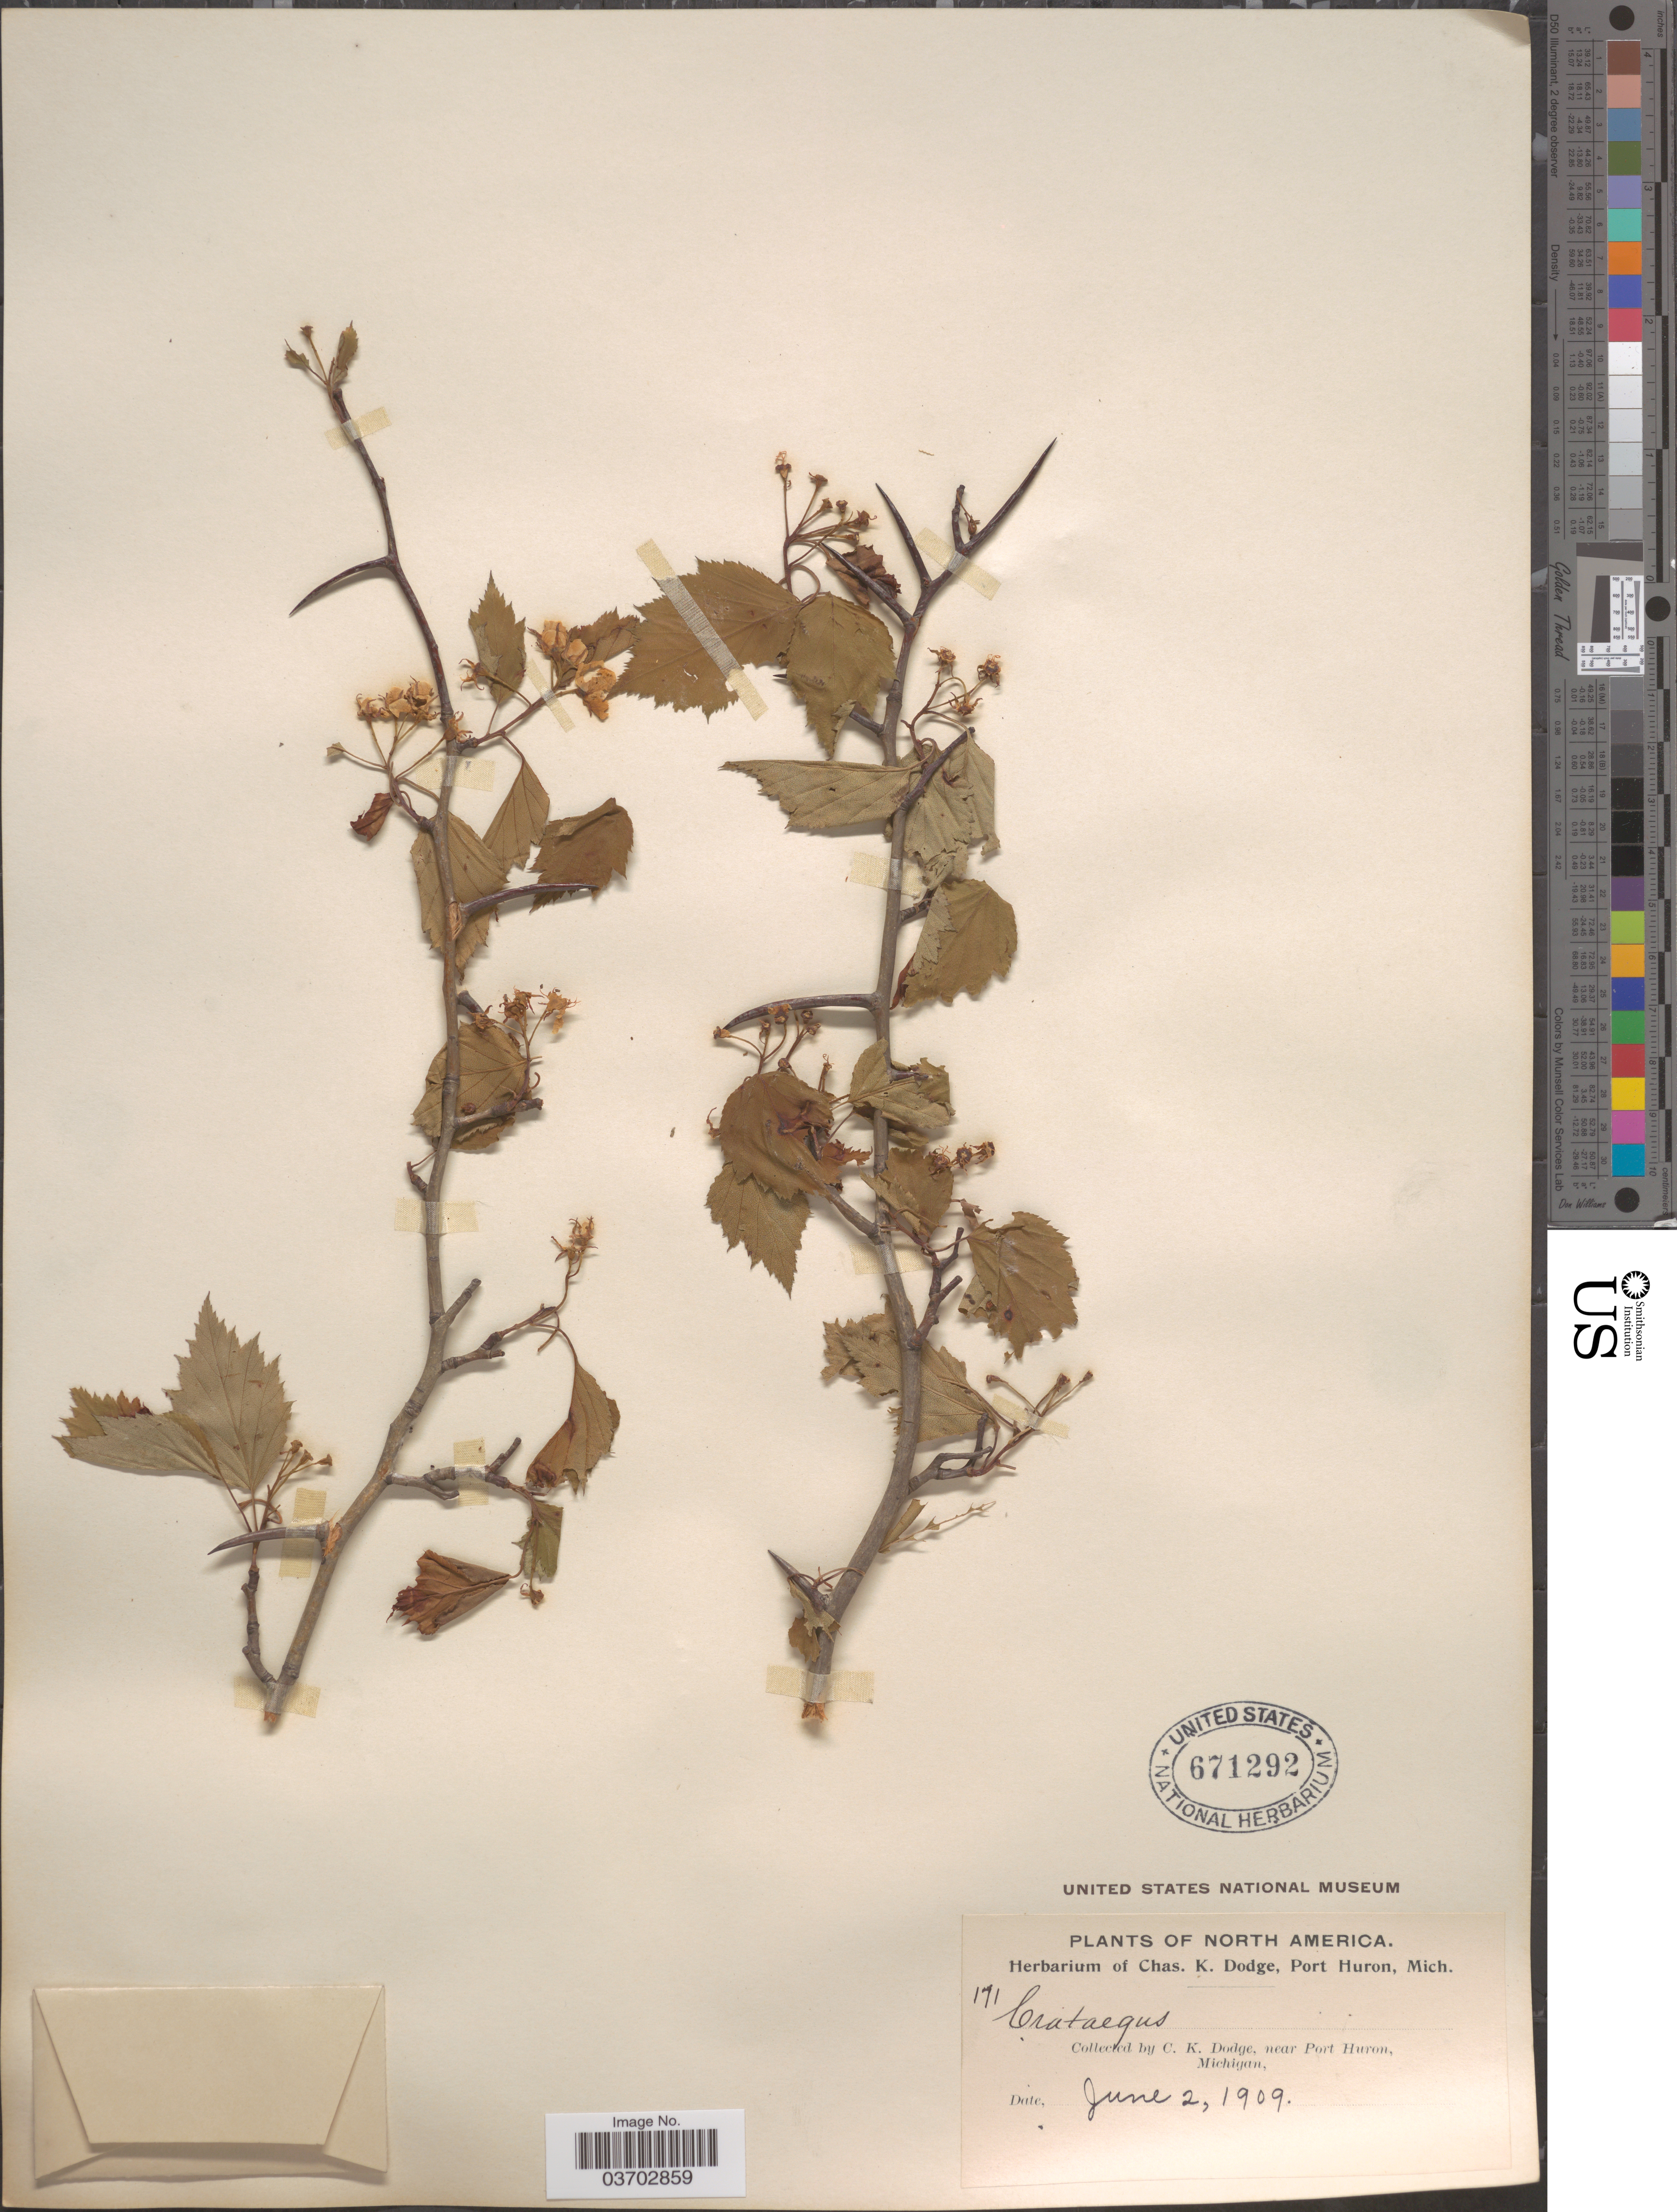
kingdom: Plantae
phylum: Tracheophyta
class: Magnoliopsida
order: Rosales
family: Rosaceae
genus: Crataegus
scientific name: Crataegus sp.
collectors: C. K. Dodge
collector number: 171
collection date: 1909-06-02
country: United States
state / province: Michigan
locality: Near Port Huron.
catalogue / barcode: US 671292